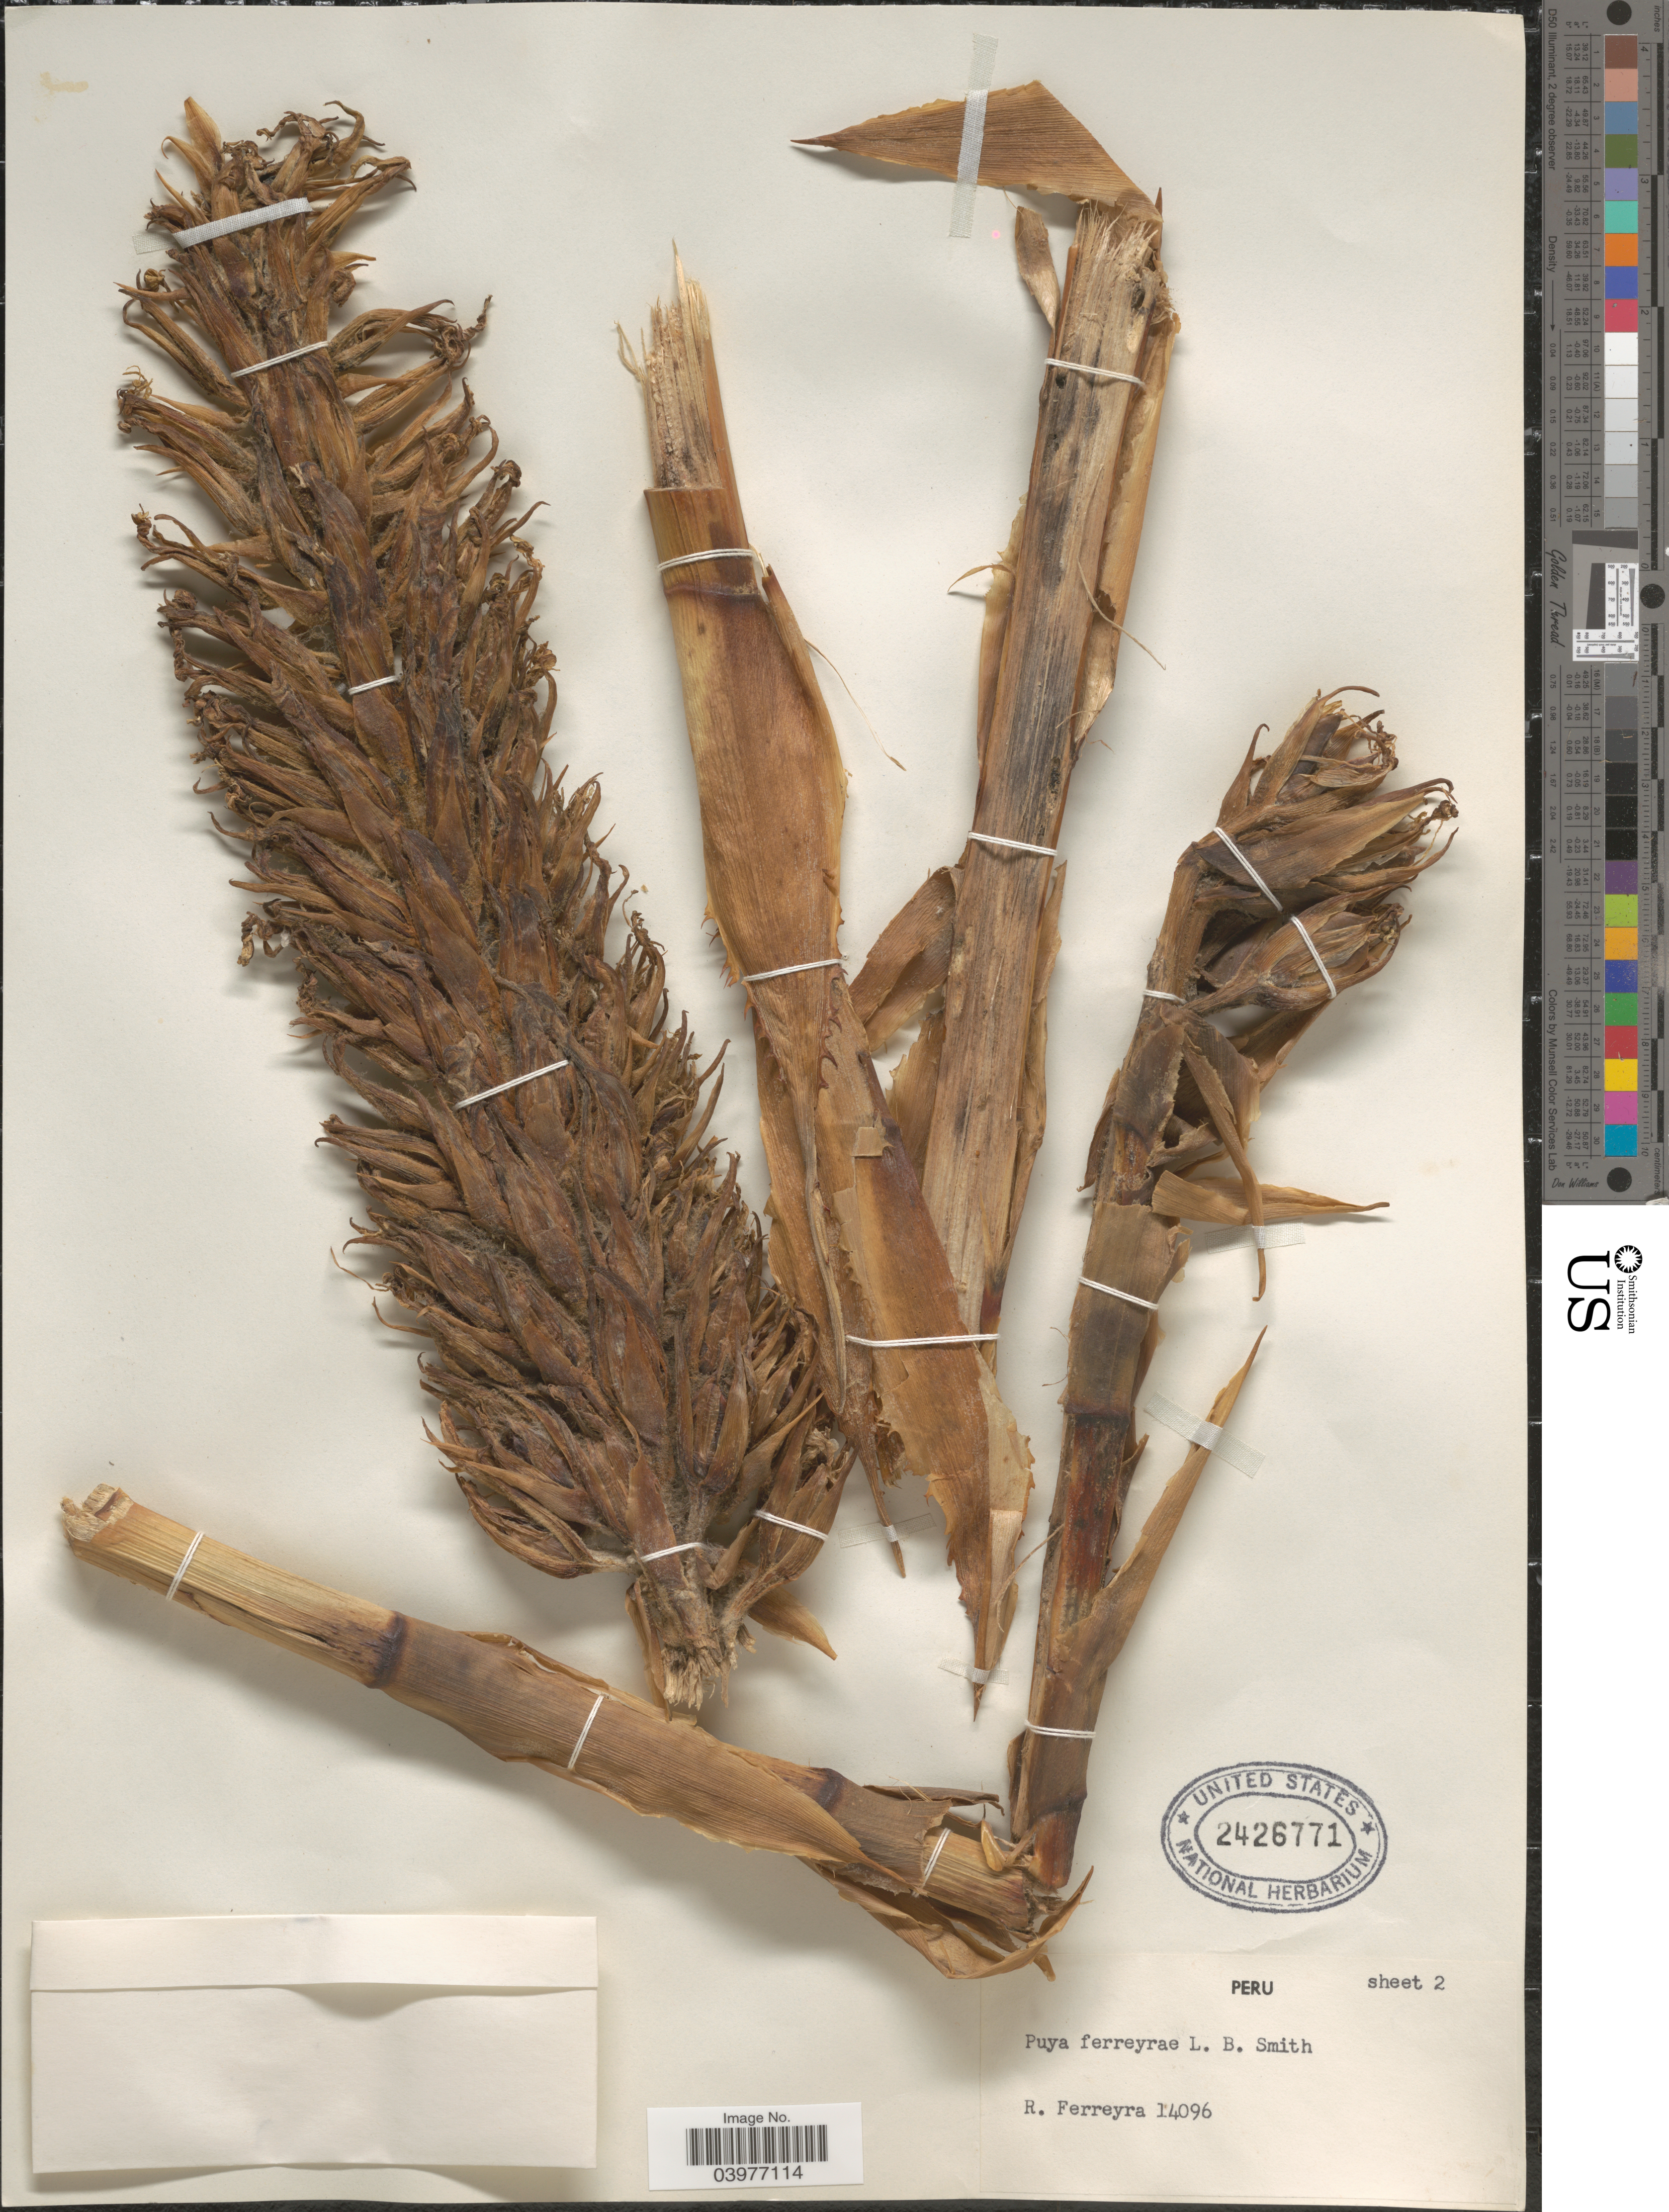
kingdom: Plantae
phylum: Tracheophyta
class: Liliopsida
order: Poales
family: Bromeliaceae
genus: Puya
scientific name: Puya ferreyrae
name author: L.B. Sm.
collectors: R. A. Ferreyra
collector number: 14096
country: Peru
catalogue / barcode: US 2426771